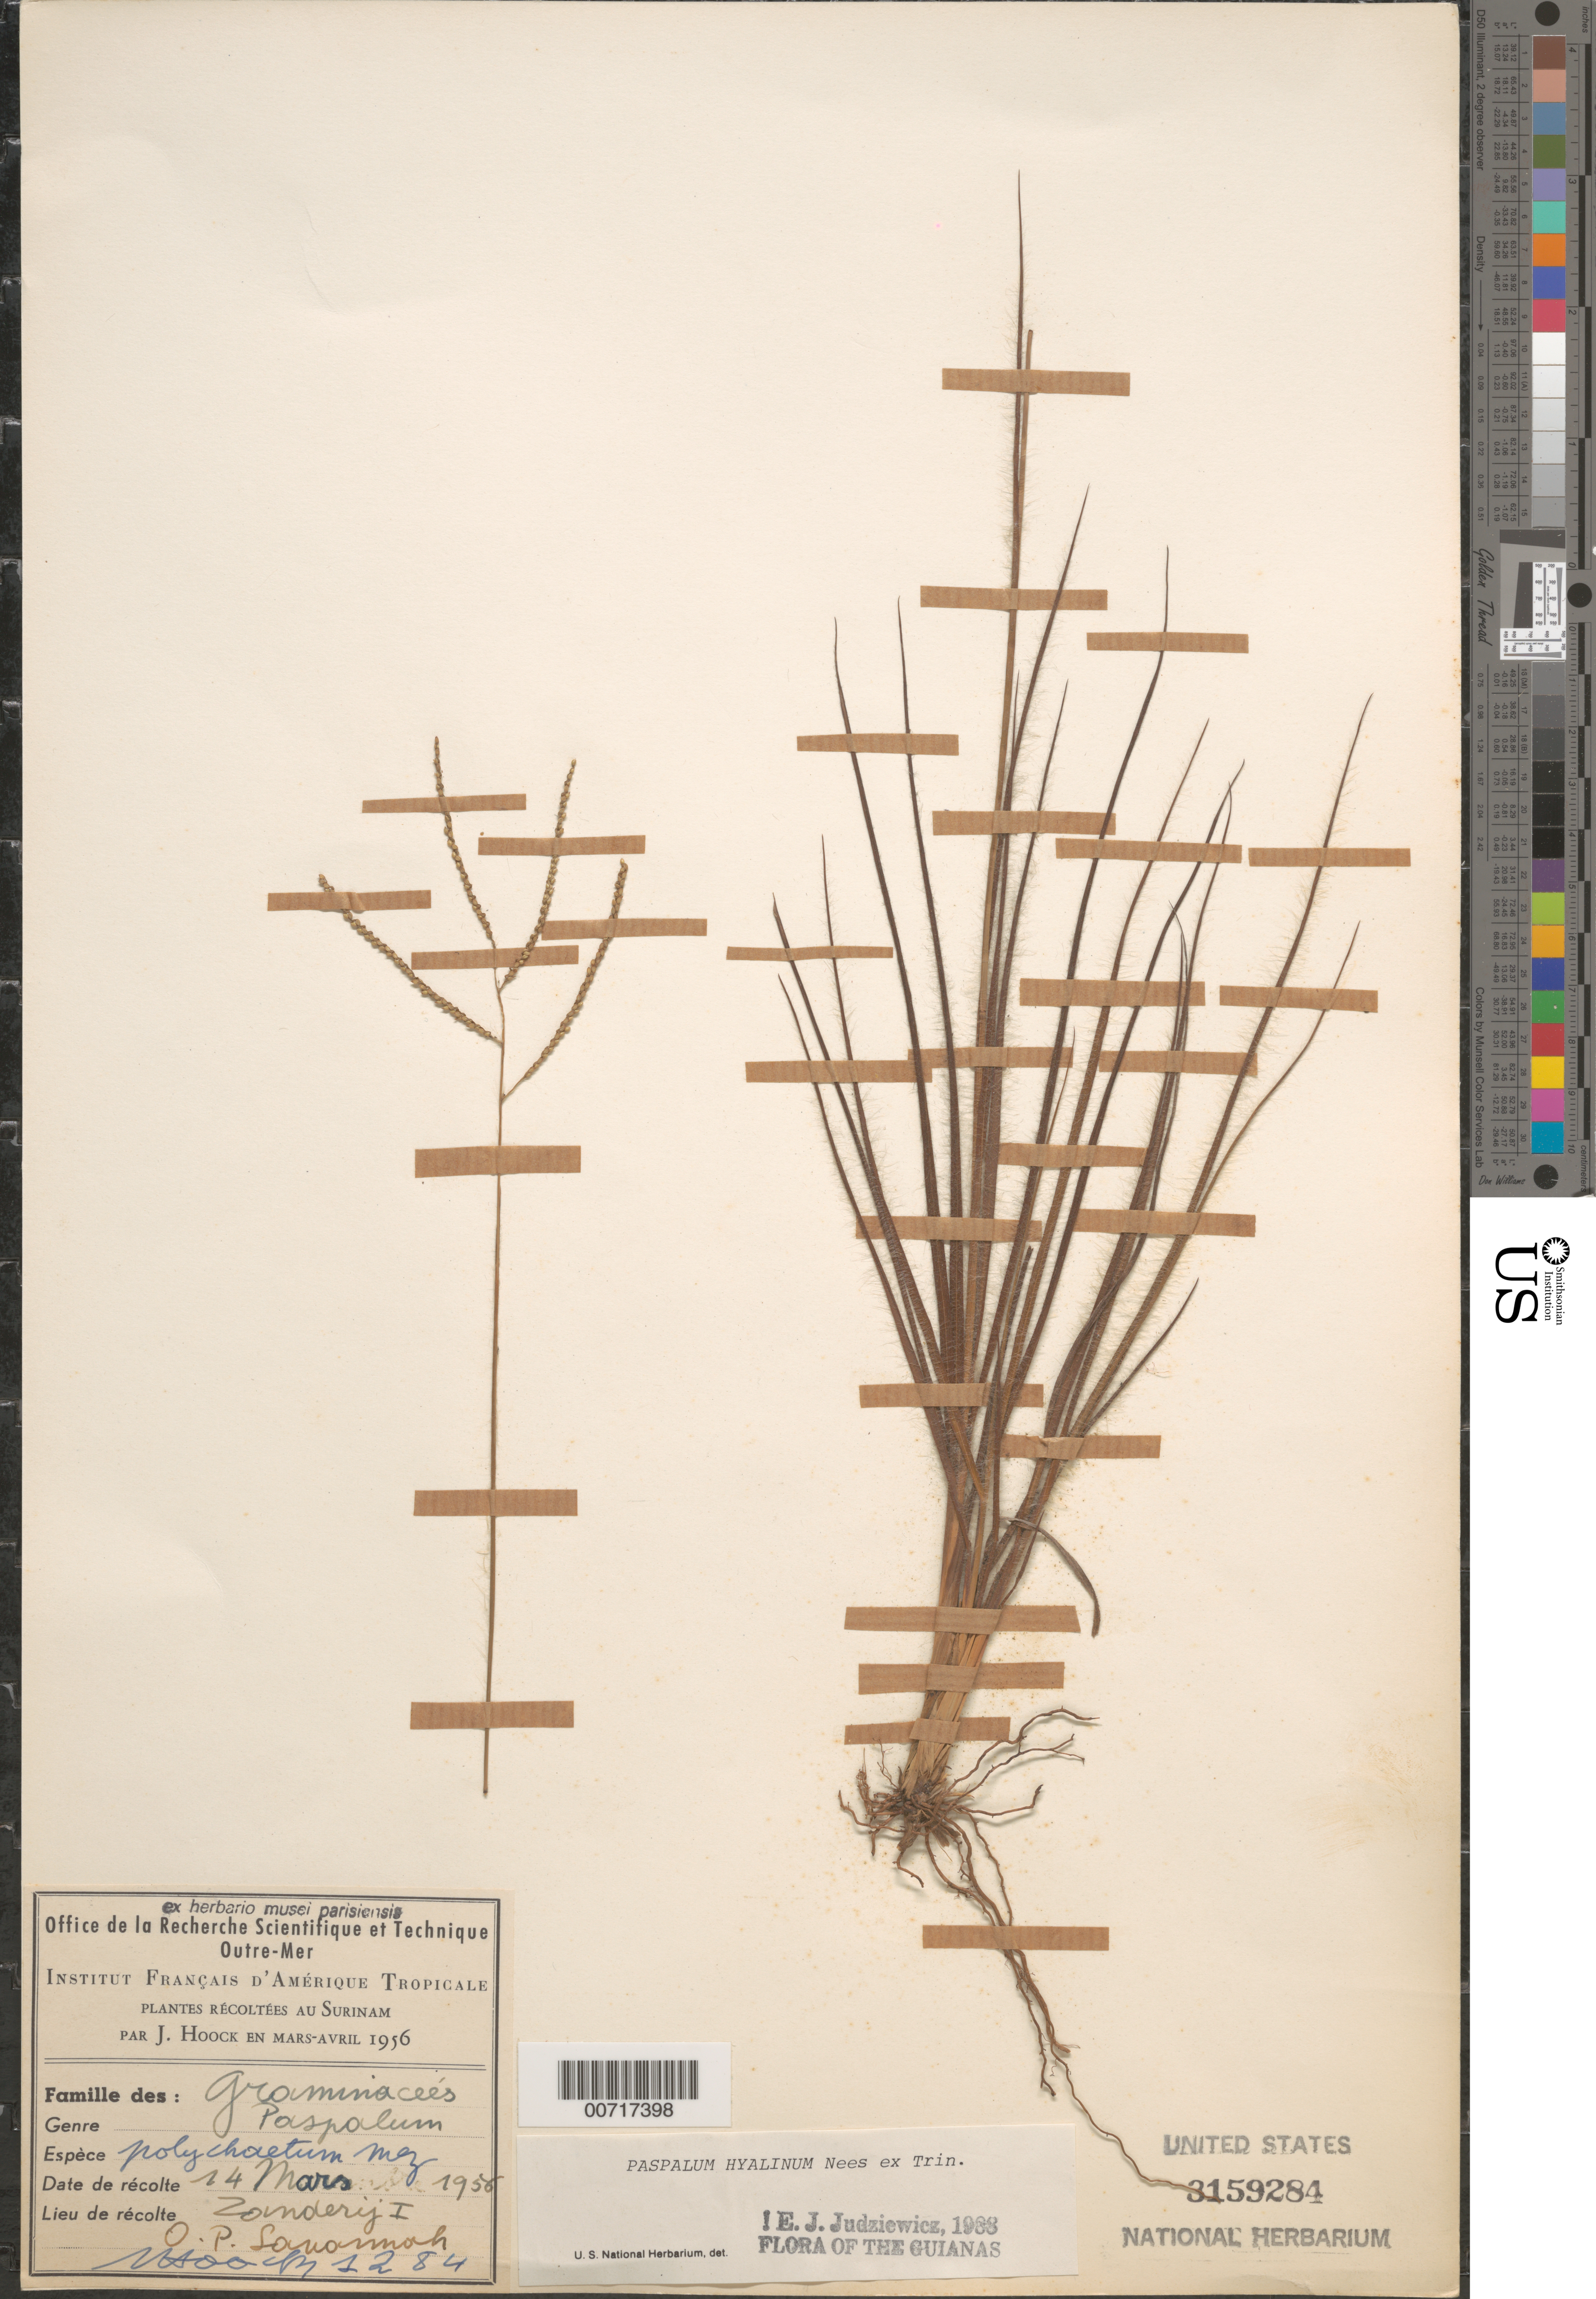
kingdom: Plantae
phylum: Tracheophyta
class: Liliopsida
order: Poales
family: Poaceae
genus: Paspalum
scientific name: Paspalum hyalinum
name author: Nees ex Trin.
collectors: J. Hoock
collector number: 1284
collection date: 1956-03-14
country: Suriname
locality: Surinam. Zanderij I. O.P. Savannah.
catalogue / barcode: US 3159284